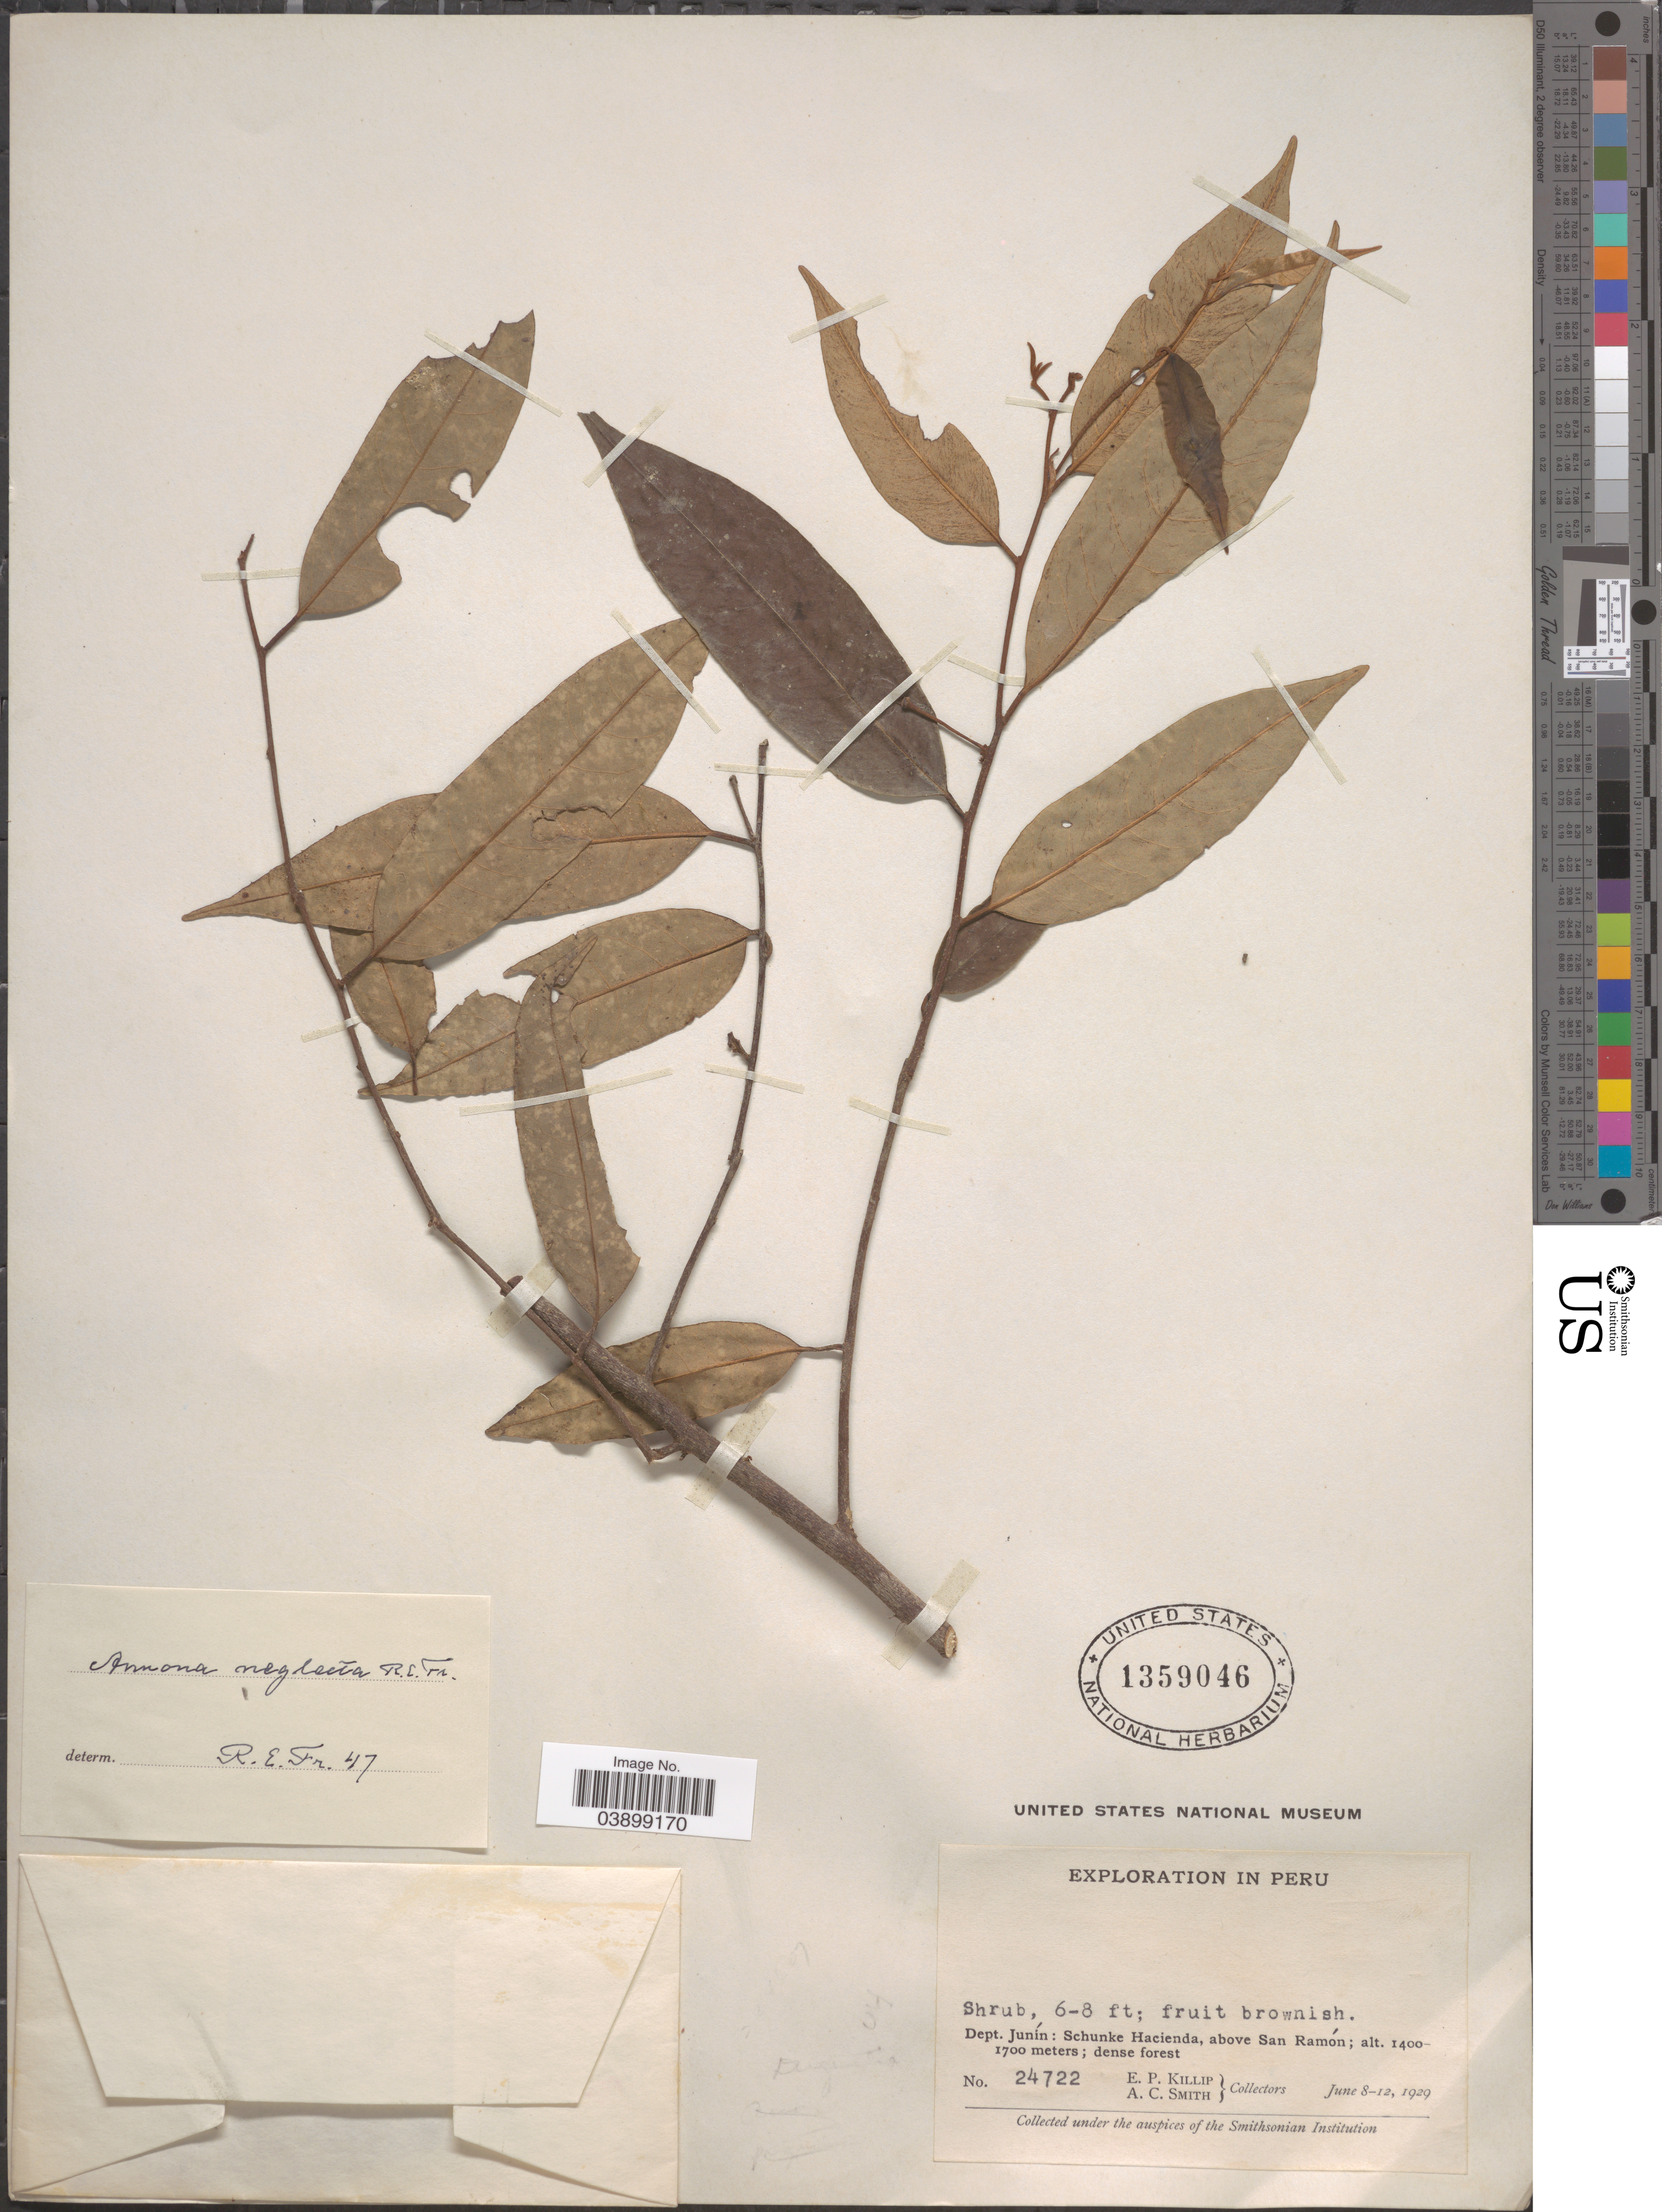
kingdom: Plantae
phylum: Tracheophyta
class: Magnoliopsida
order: Magnoliales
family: Annonaceae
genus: Annona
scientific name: Annona neglecta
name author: R.E. Fr.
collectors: E. P. Killip & A. C. Smith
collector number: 24722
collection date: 1929-06-08/1929-06-12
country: Peru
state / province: Junín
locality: Dept. Junín: Schunke Hacienda, above San Ramón.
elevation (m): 1400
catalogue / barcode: US 1359046